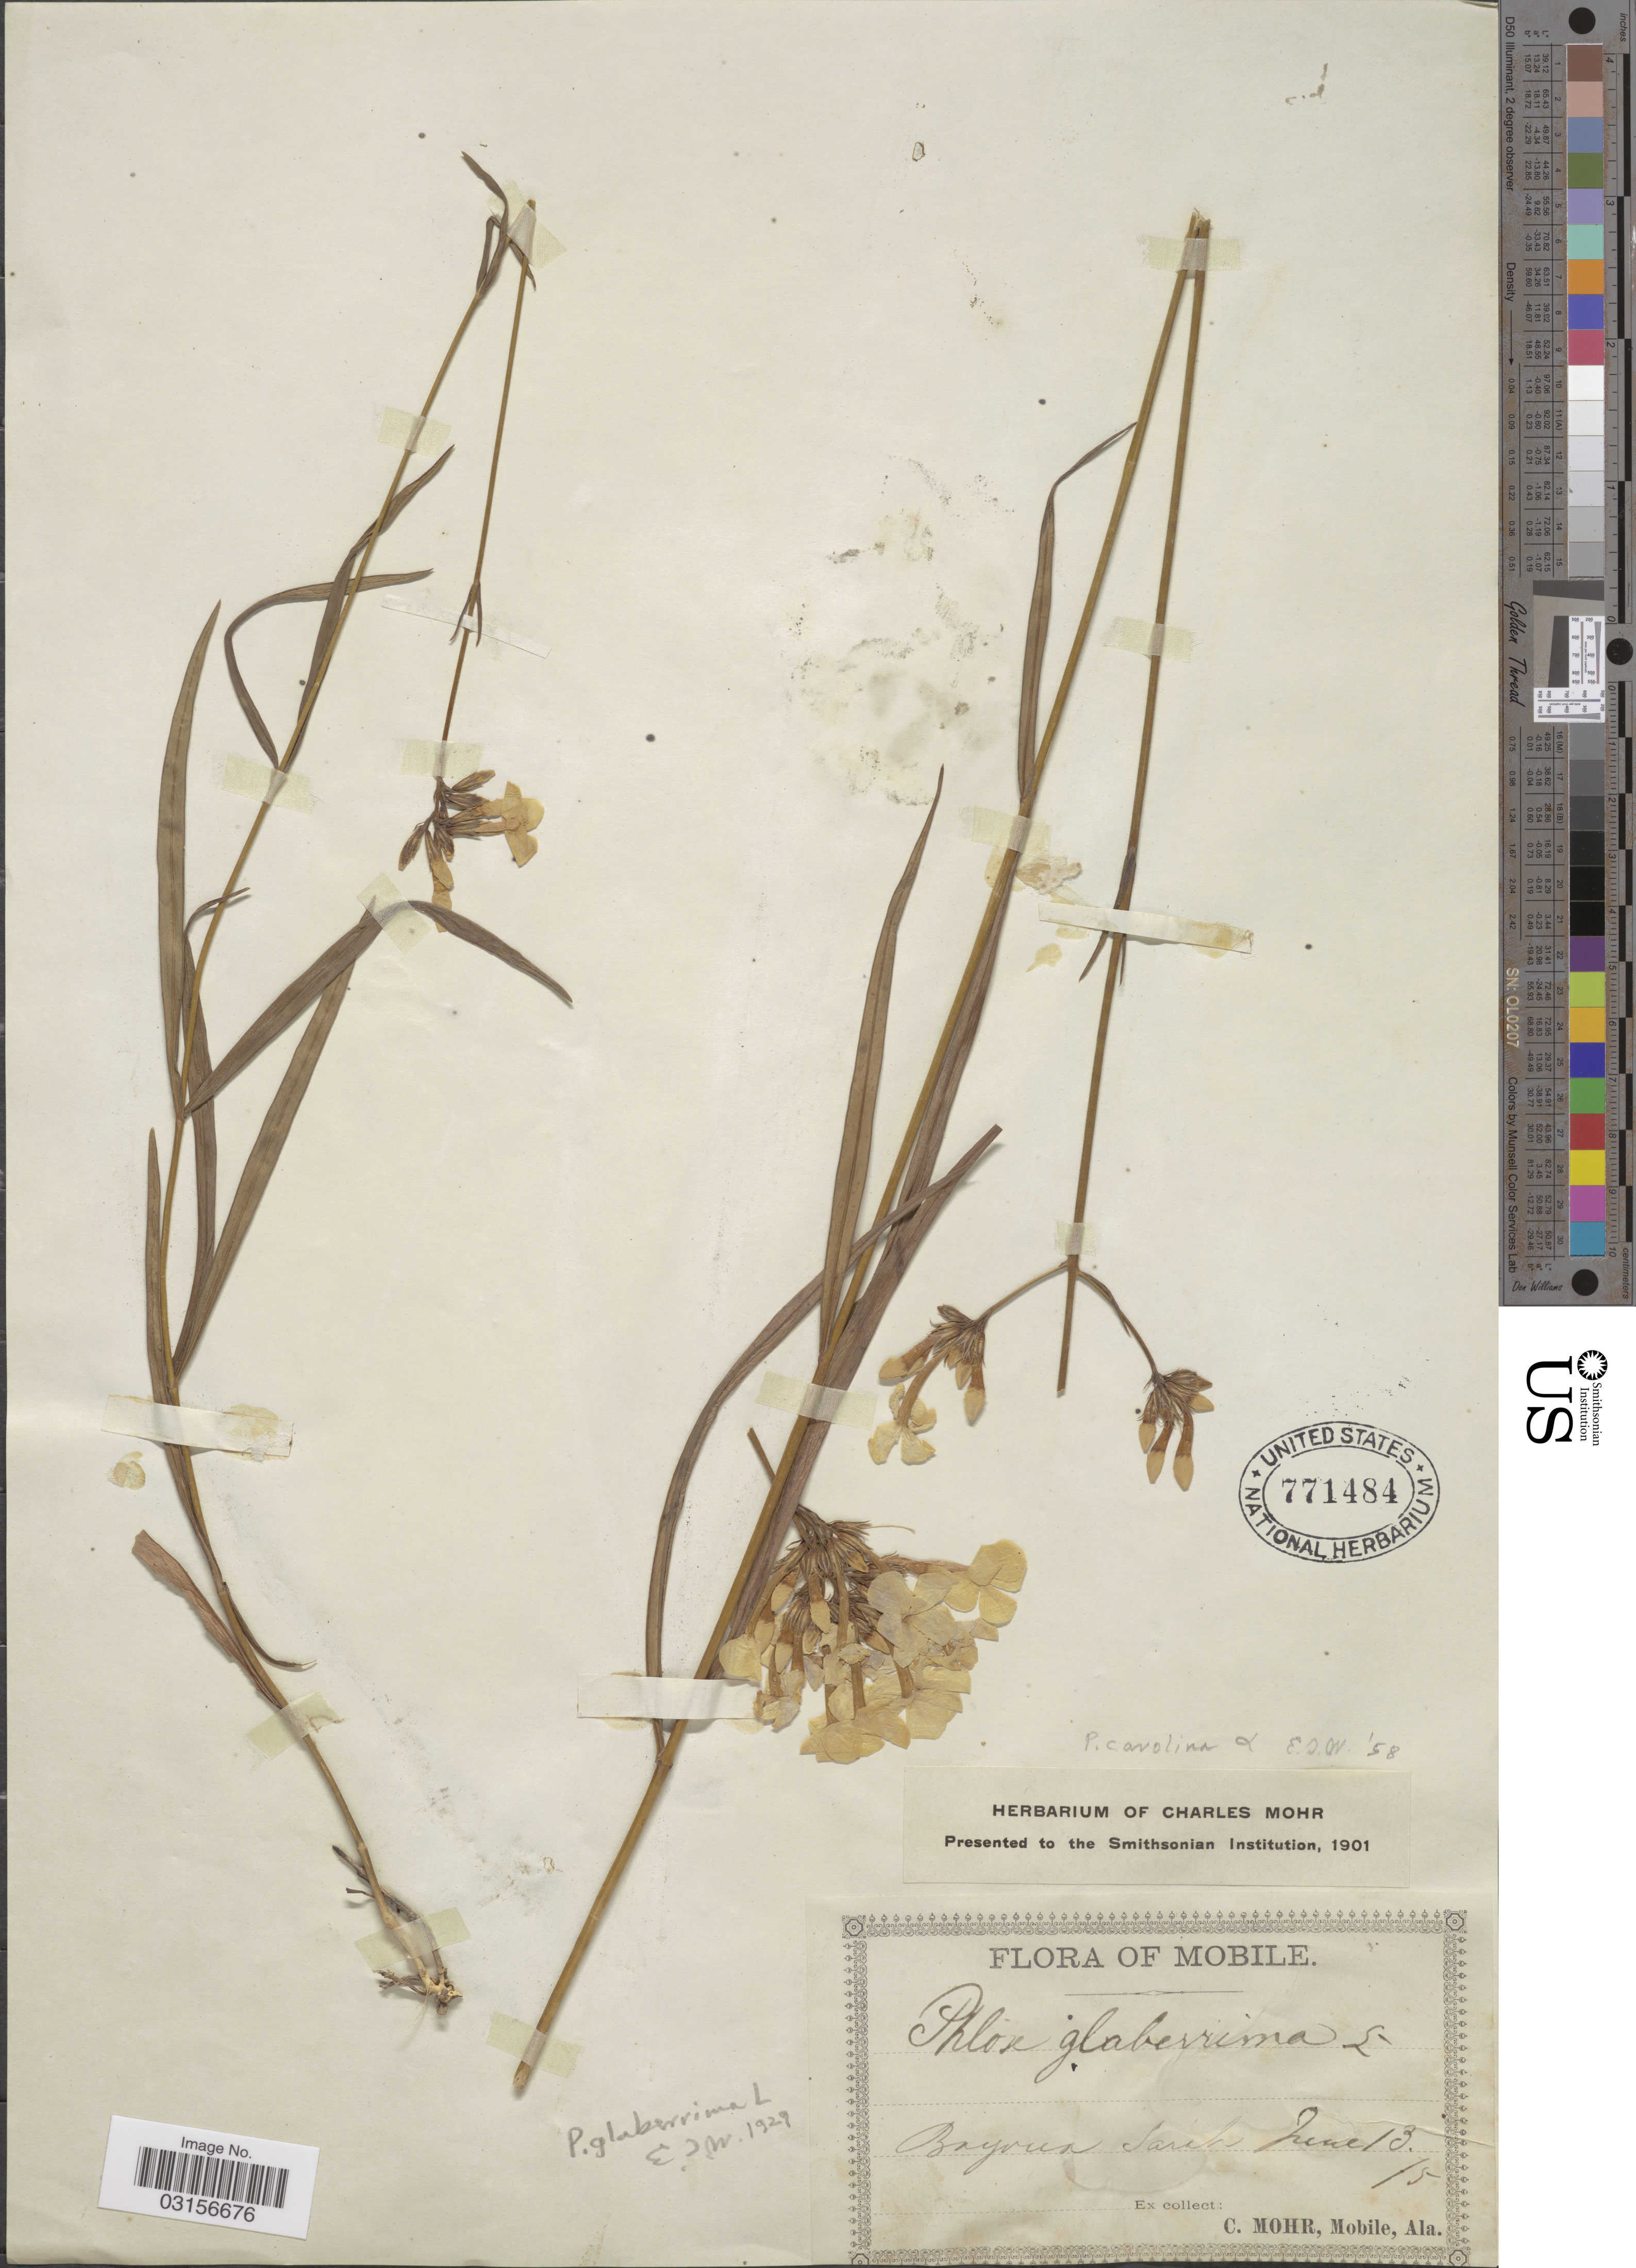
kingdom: Plantae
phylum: Tracheophyta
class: Magnoliopsida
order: Ericales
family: Polemoniaceae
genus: Phlox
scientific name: Phlox carolina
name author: L.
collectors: Mohr, C. T. (herbarium)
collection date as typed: Transcribed d/m/y: 13/6/15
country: United States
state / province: Alabama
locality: Mobile, Bayou Sarah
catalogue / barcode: US 771484